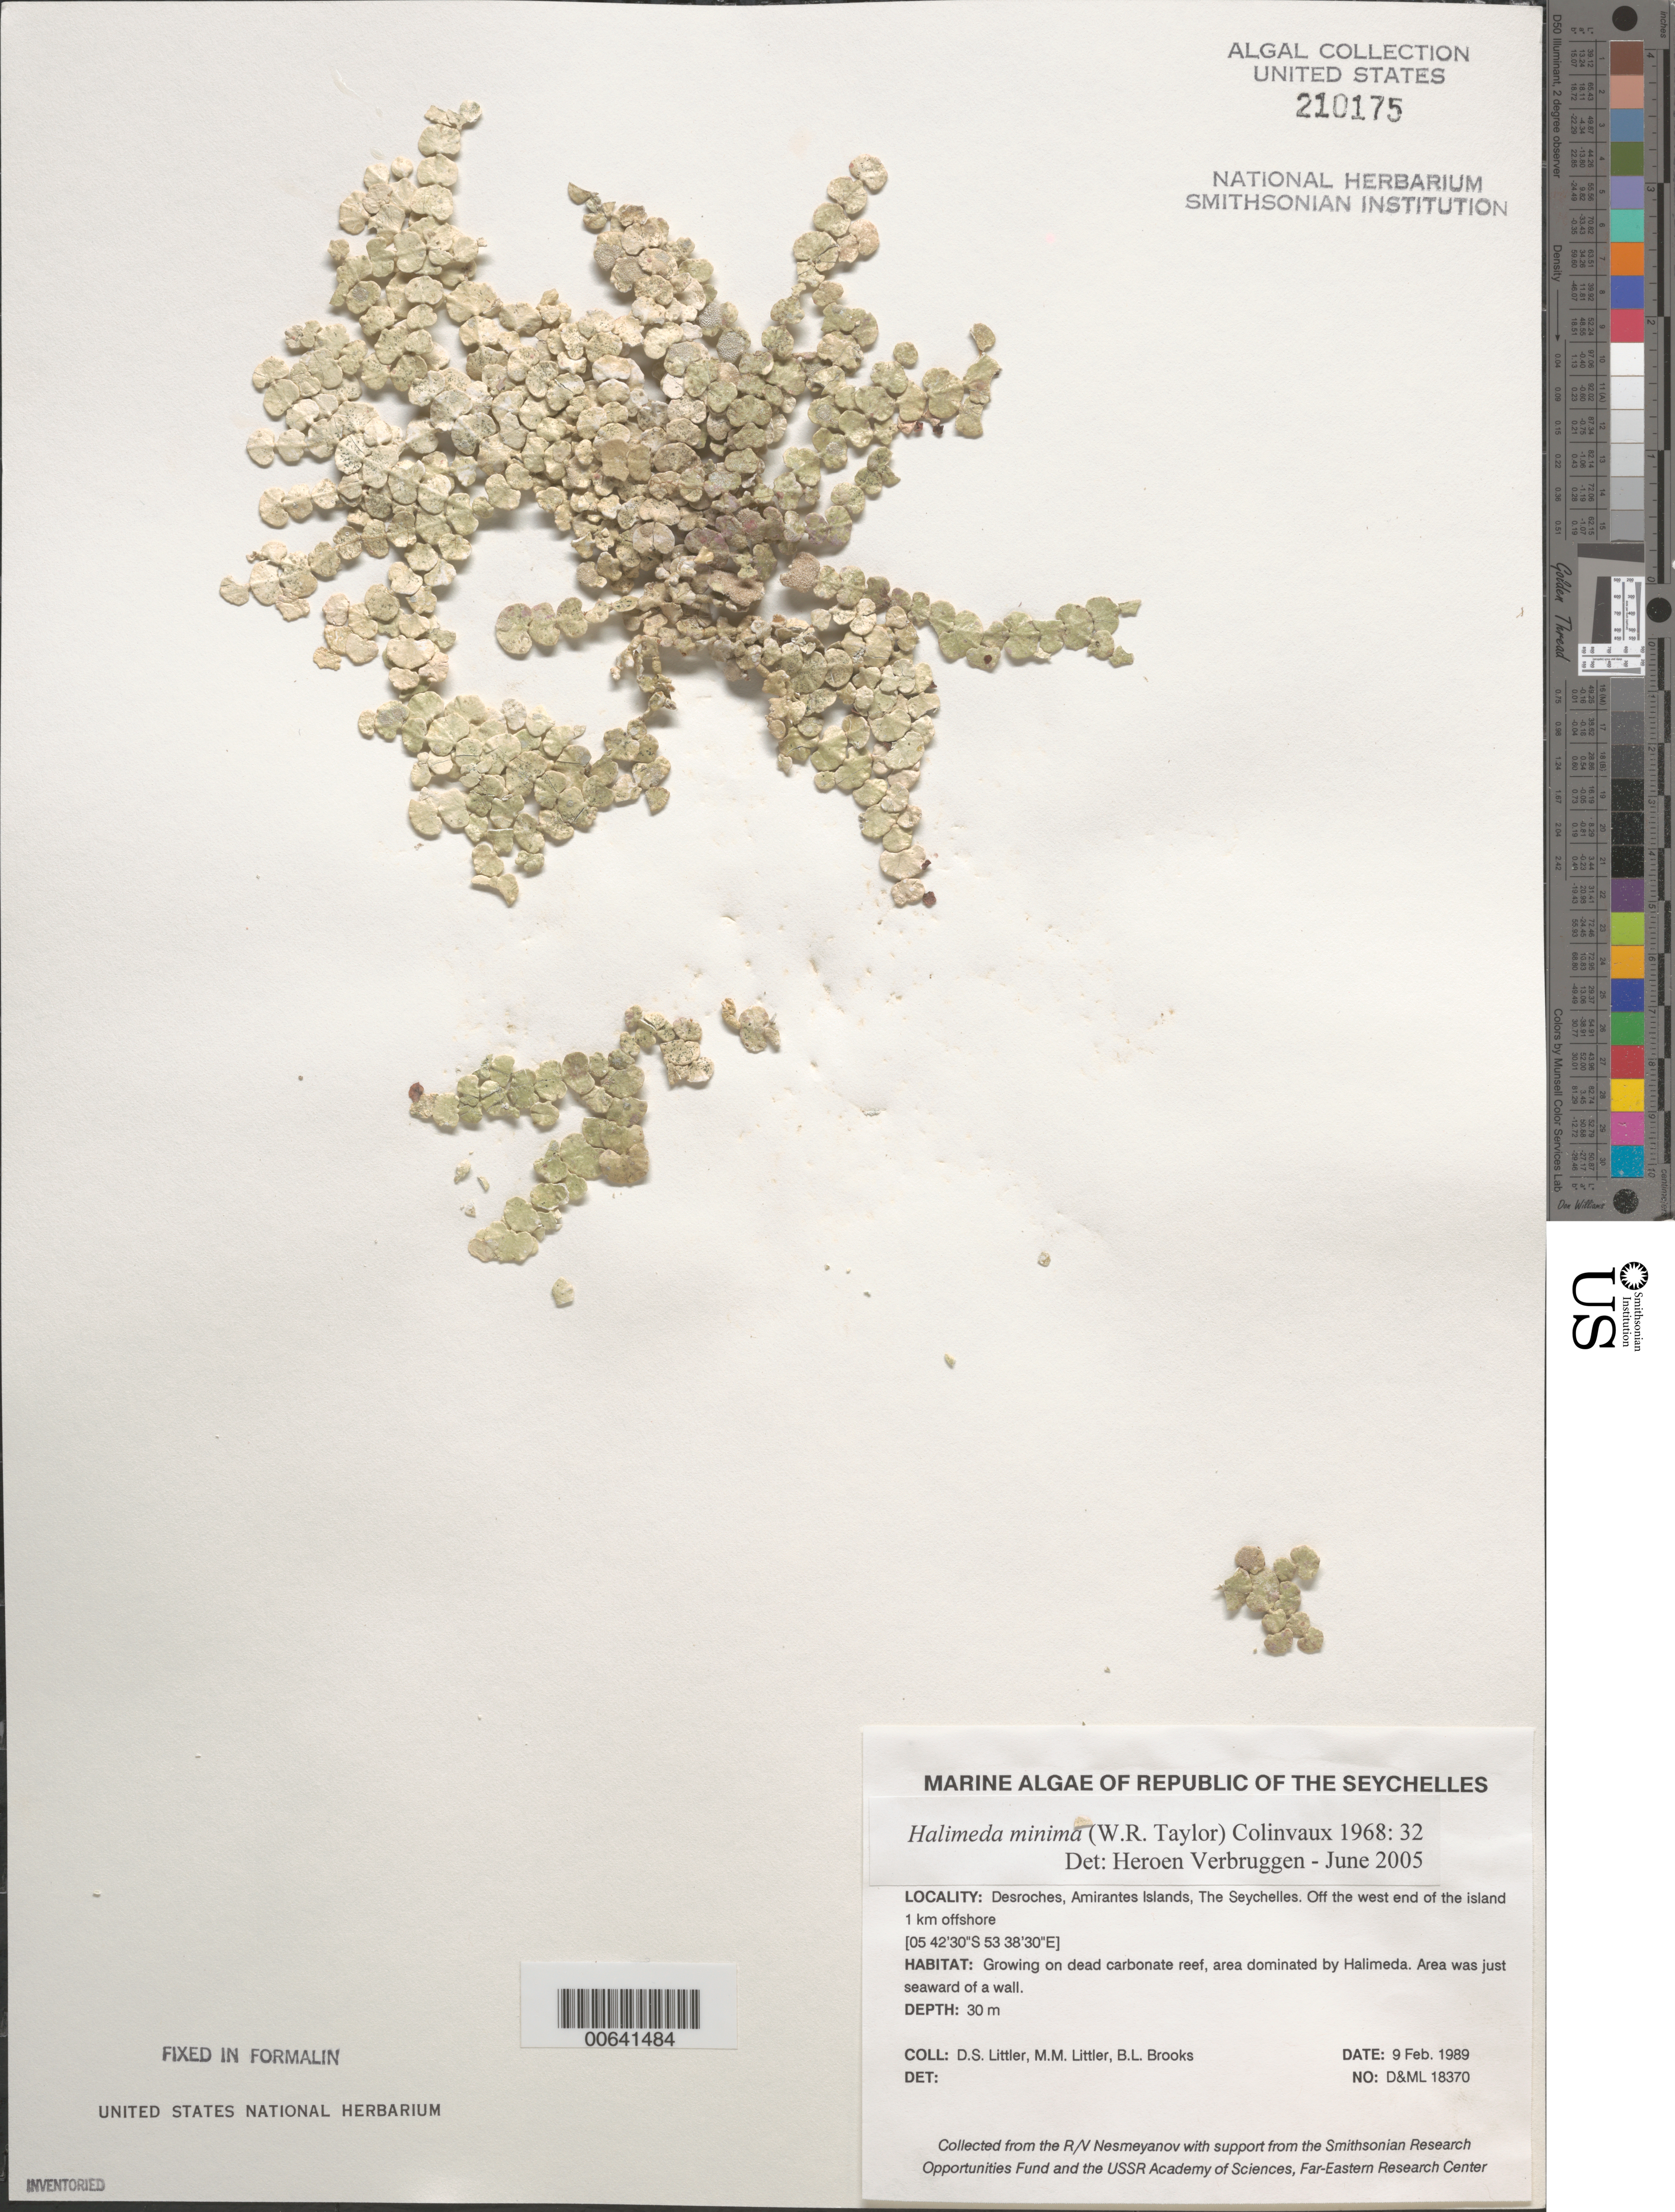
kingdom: Plantae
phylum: Chlorophyta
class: Ulvophyceae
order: Bryopsidales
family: Halimedaceae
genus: Halimeda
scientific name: Halimeda minima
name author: (W.R. Taylor) Hillis-Colinvaux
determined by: Verbruggen, H.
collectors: D. S. Littler, M. M. Littler & B. Brooks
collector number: D&ML 18370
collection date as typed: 09 Feb 1989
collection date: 1989-02-09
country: Seychelles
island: Desroches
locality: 1 km off west end of island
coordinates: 05 42'30"S, 53 38'30"E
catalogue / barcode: US 210175